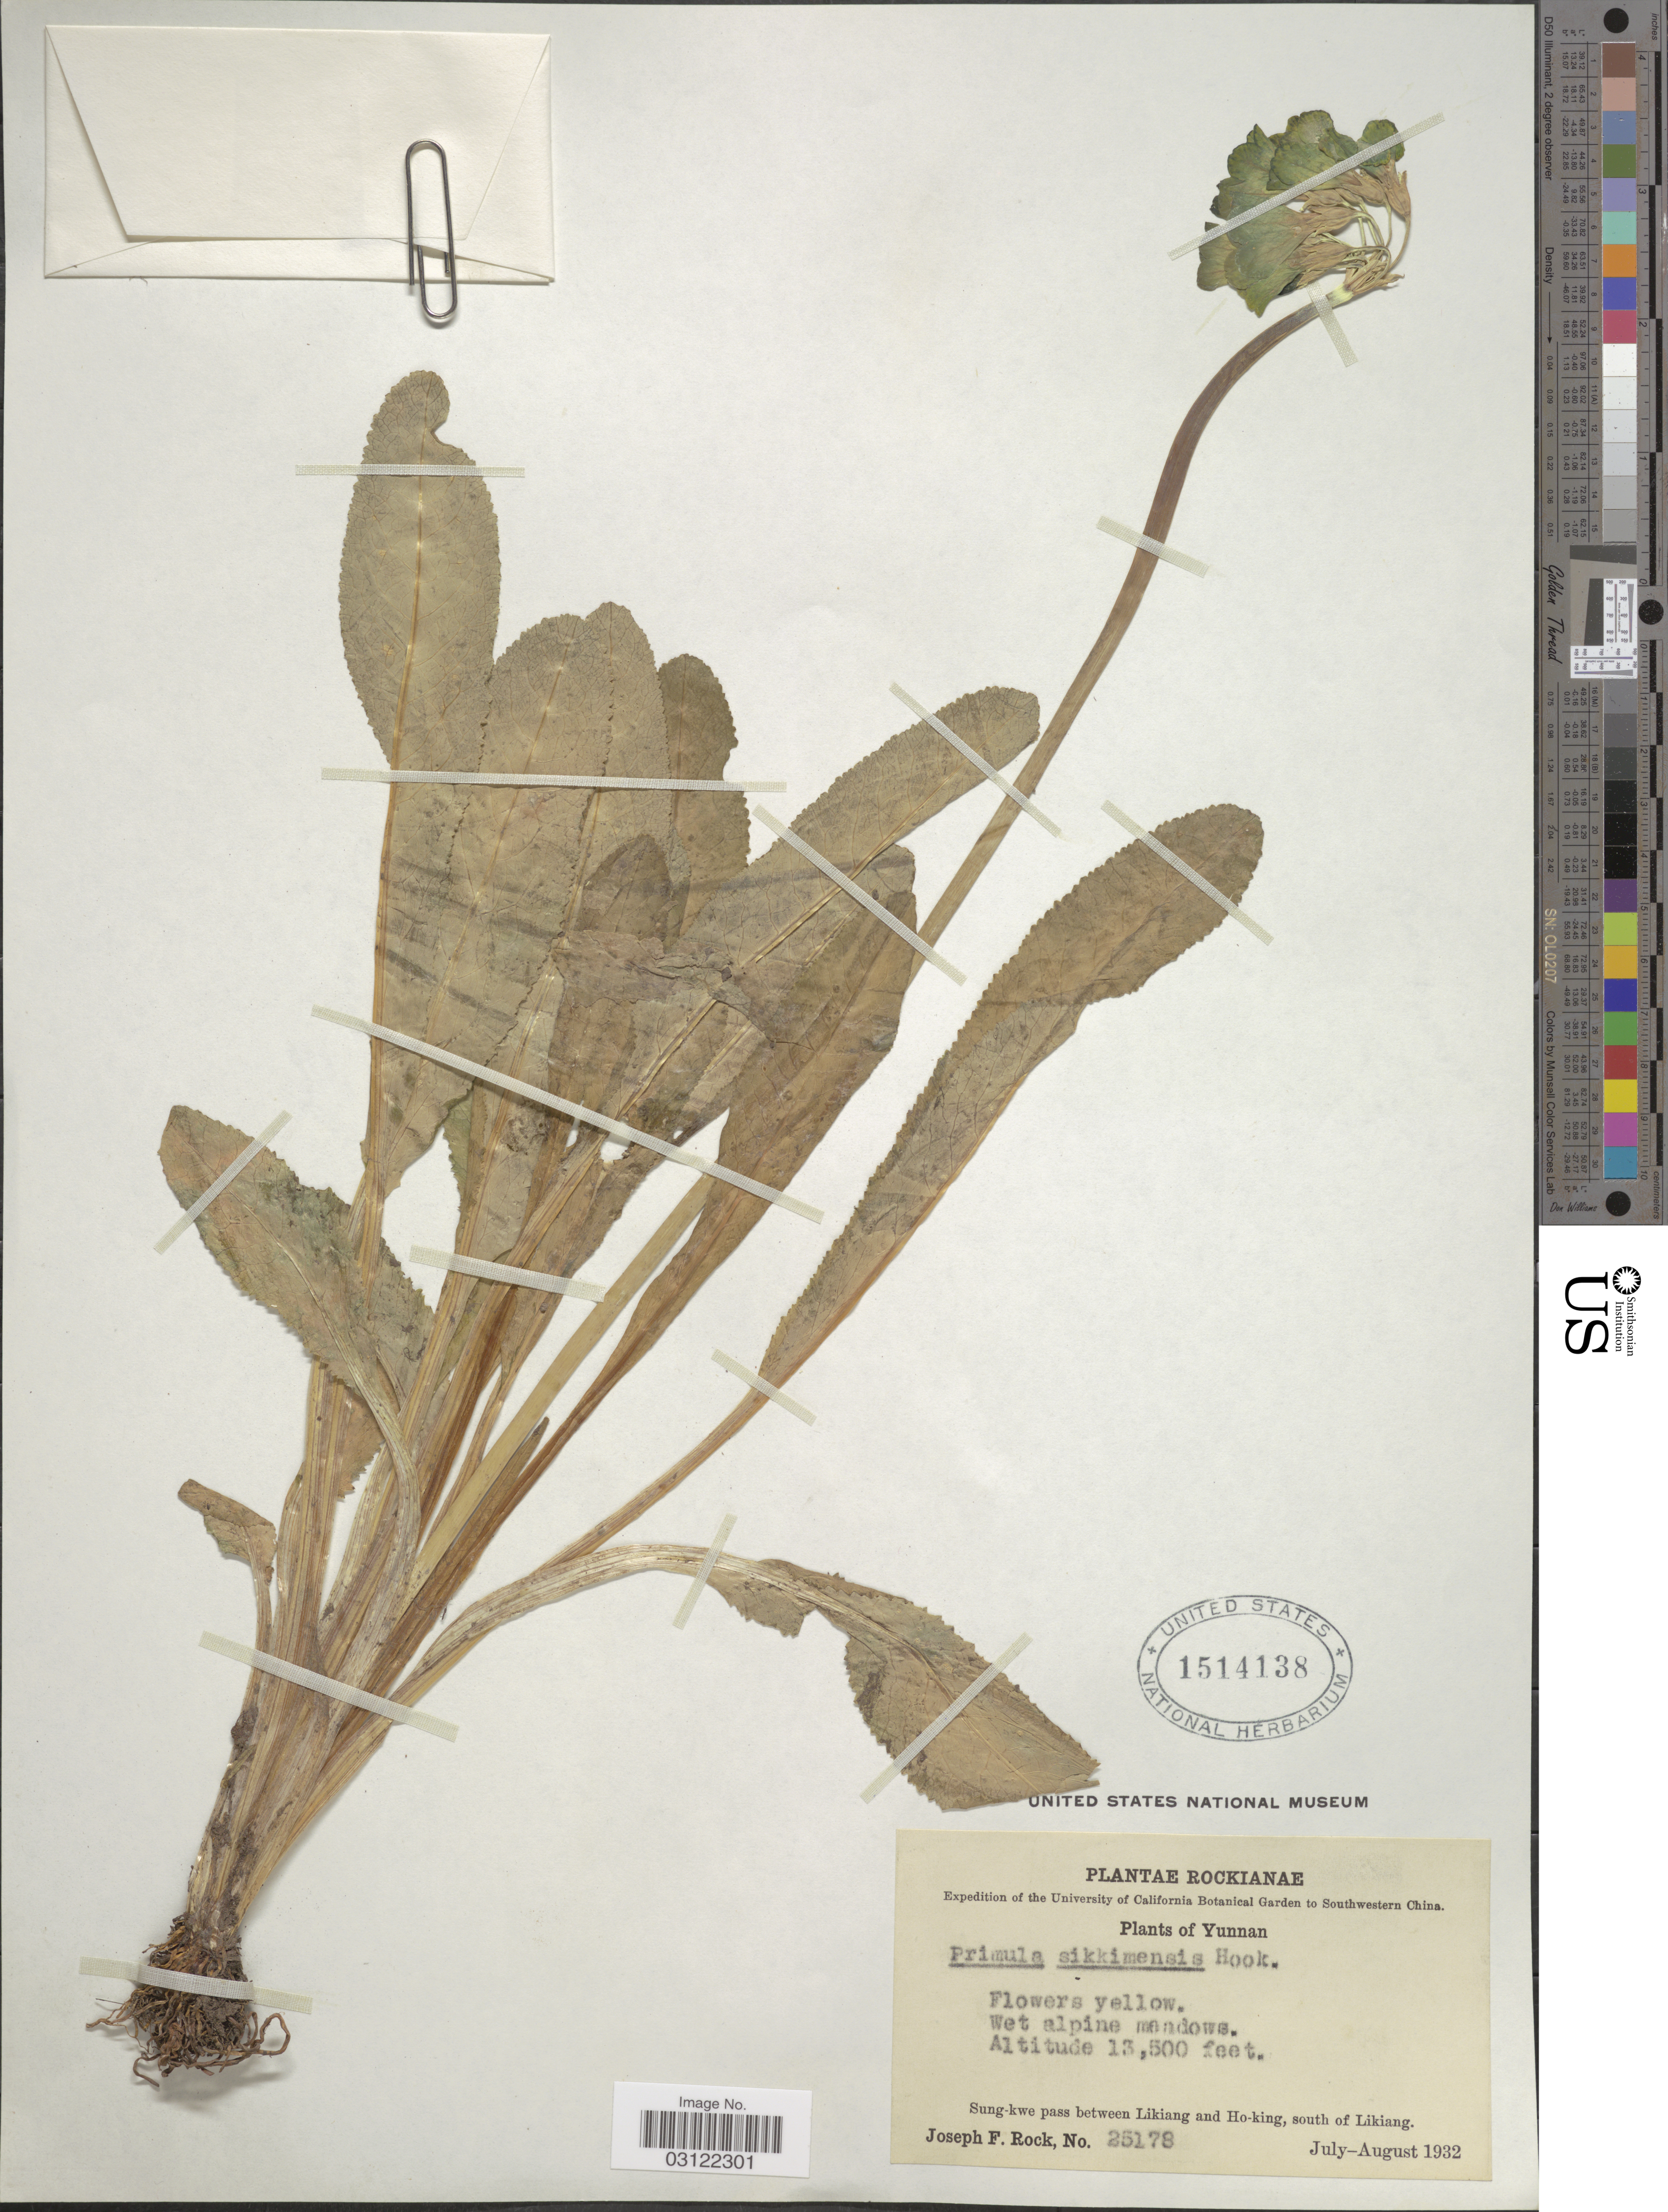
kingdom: Plantae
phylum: Tracheophyta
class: Magnoliopsida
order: Ericales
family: Primulaceae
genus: Primula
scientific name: Primula sikkimensis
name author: Hook.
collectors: J. F. Rock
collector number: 25178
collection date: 1932-07/1932-08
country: China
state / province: Yunnan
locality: Southwestern China. Sung-kwe pass between Likiang and Ho-king, south of Likiang.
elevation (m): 4115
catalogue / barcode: US 1514138